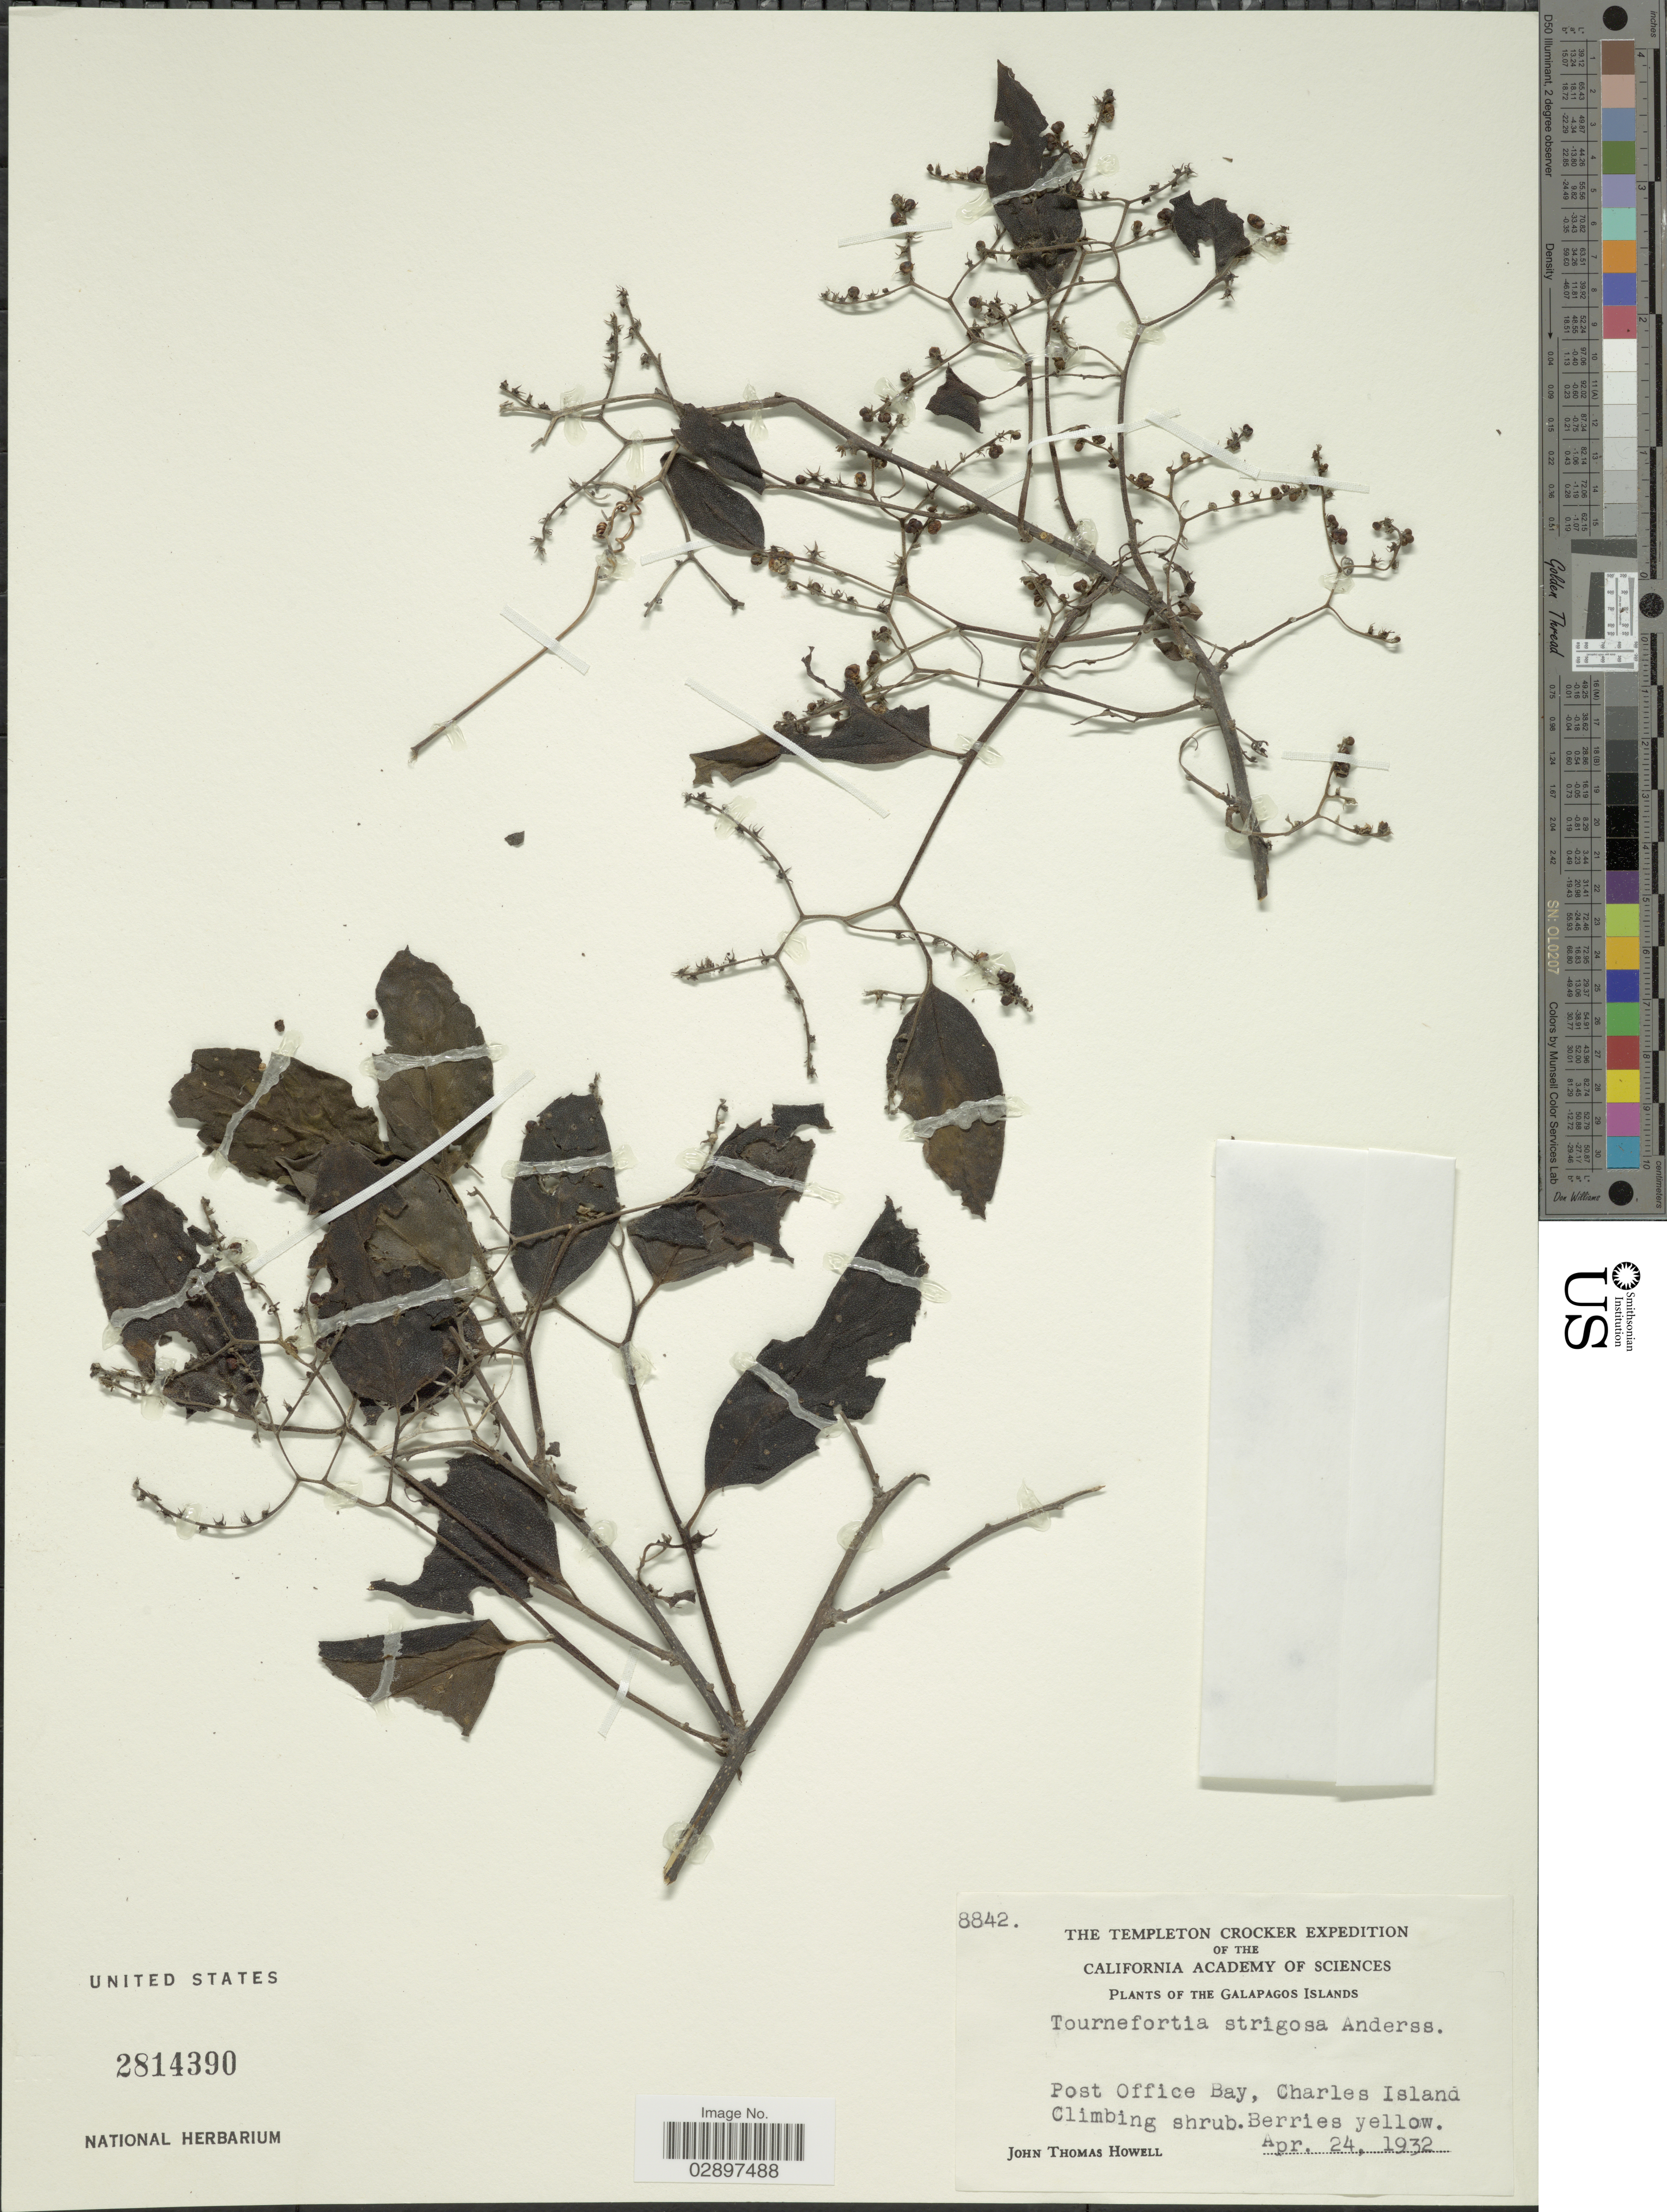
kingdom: Plantae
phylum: Tracheophyta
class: Magnoliopsida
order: Boraginales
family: Heliotropiaceae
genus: Tournefortia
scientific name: Tournefortia strigosa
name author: Andersson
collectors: J. T. Howell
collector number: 8842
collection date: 1932-04-24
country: Ecuador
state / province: Colón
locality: The Galapagos Islands. Post Office Bay, Charles Island.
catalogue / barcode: US 2814390